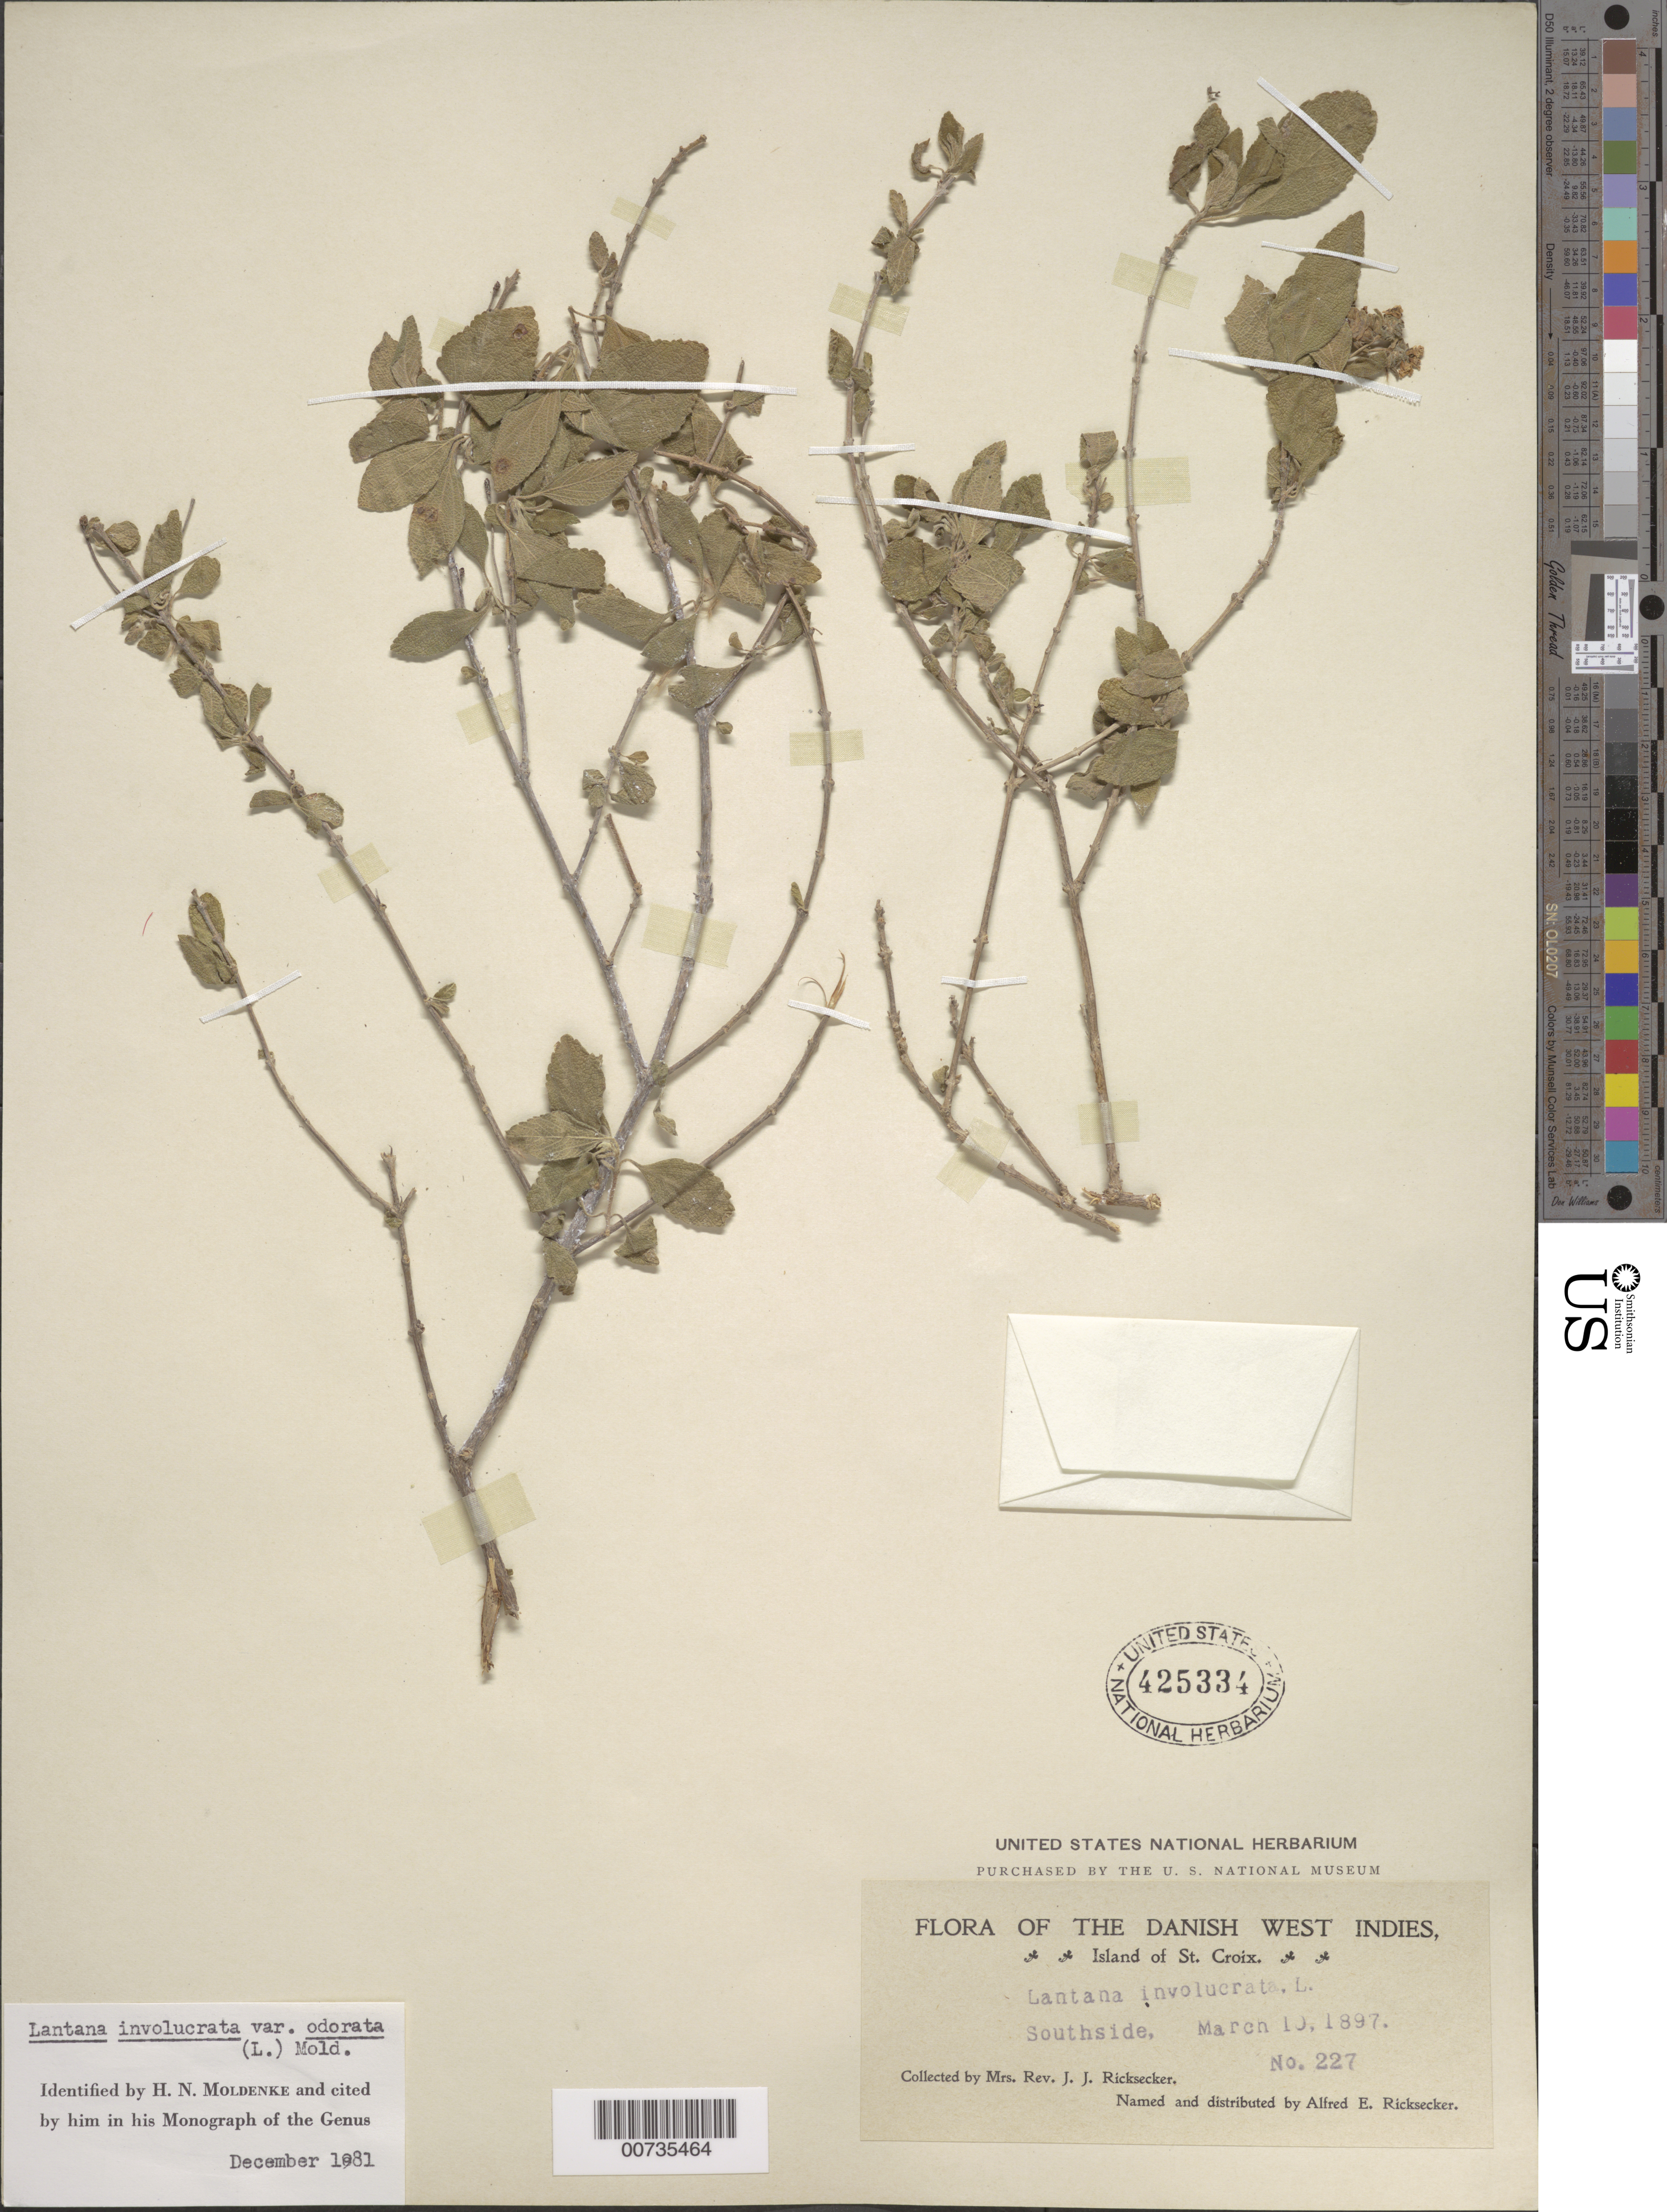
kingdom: Plantae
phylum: Tracheophyta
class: Magnoliopsida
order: Lamiales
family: Verbenaceae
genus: Lantana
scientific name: Lantana involucrata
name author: L.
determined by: Moldenke, H. N.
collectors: L. A. Ricksecker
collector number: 227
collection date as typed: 18 Feb 1913 to 21 Feb 1913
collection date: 1913-02-18/1913-02-21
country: U.S. Virgin Islands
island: St. Croix Island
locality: Southside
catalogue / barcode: US 425334